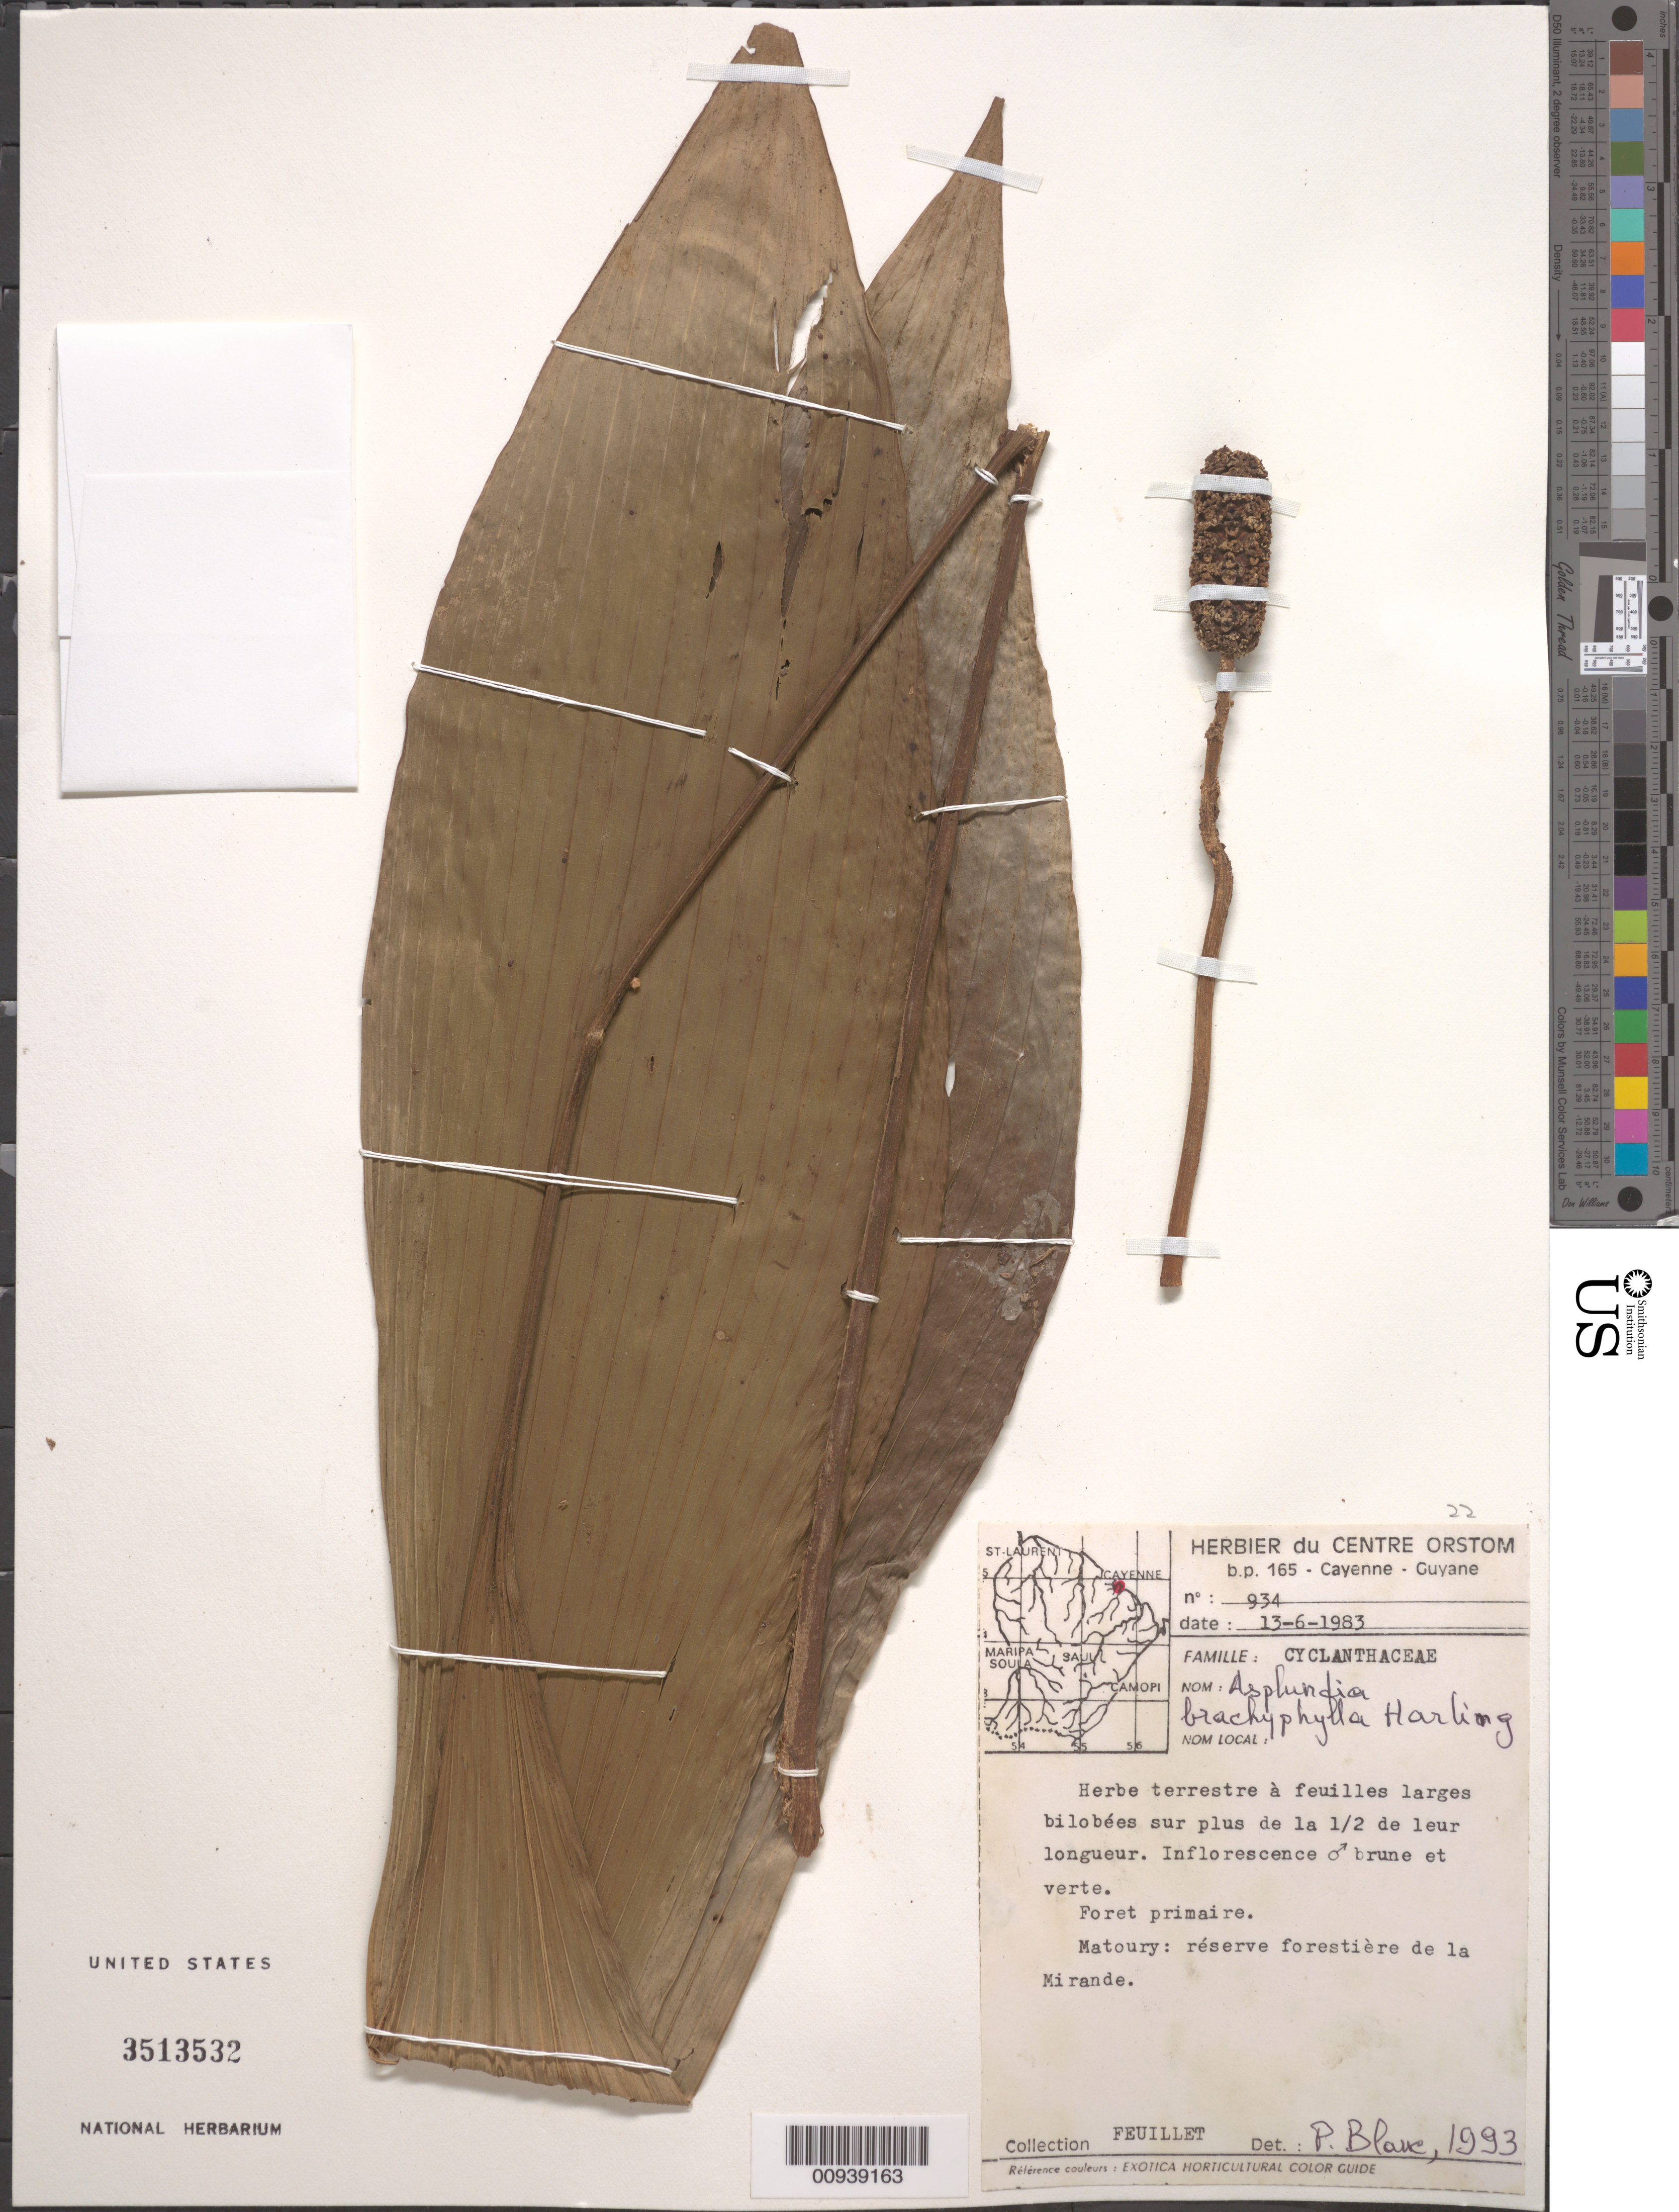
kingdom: Plantae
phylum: Tracheophyta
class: Liliopsida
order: Pandanales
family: Cyclanthaceae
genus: Asplundia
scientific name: Asplundia brachyphylla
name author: Harling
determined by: Blanc, P.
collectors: J.-J. de Granville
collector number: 934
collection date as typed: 13-Jun-83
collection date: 1983-06-13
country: French Guiana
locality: Matoury: reserve forestiere de la Mirande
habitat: Foret primaire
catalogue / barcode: US 3513532